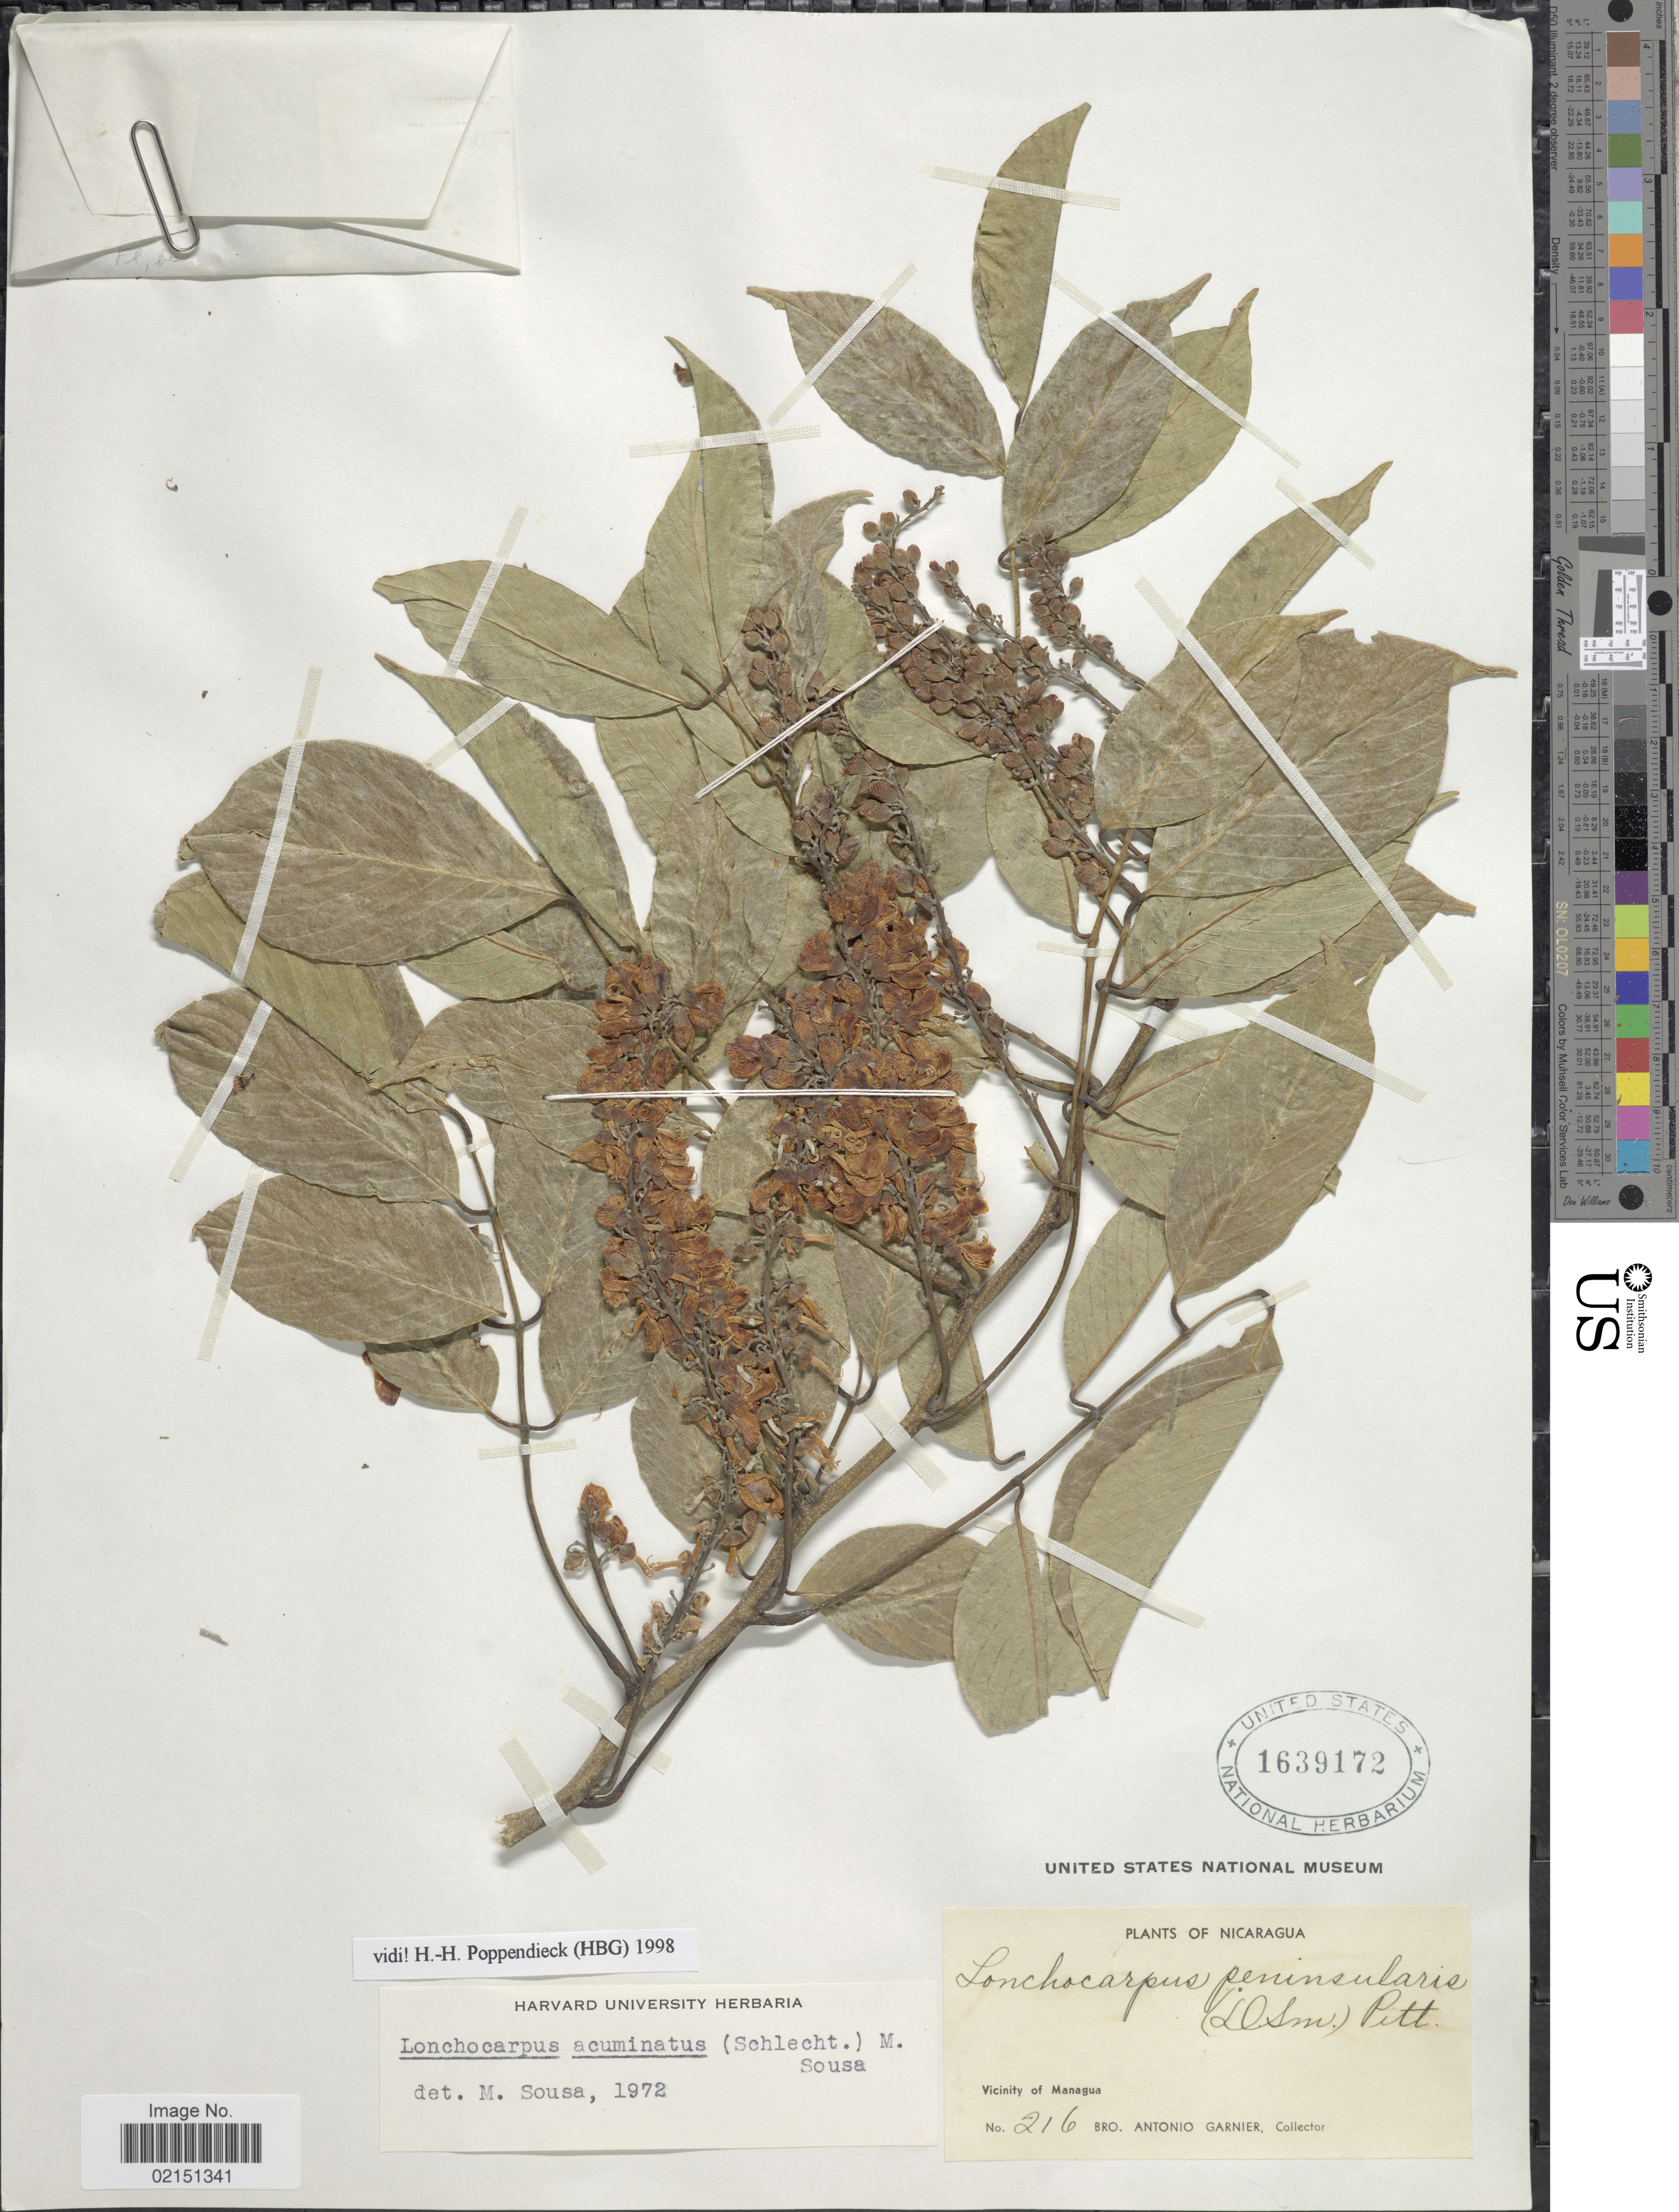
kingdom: Plantae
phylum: Tracheophyta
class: Magnoliopsida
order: Fabales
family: Fabaceae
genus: Lonchocarpus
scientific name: Lonchocarpus acuminatus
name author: (Schltdl.) M. Sousa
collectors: Bro. A. Garnier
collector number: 216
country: Nicaragua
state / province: Managua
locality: Vicinity of Managua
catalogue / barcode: US 1639172